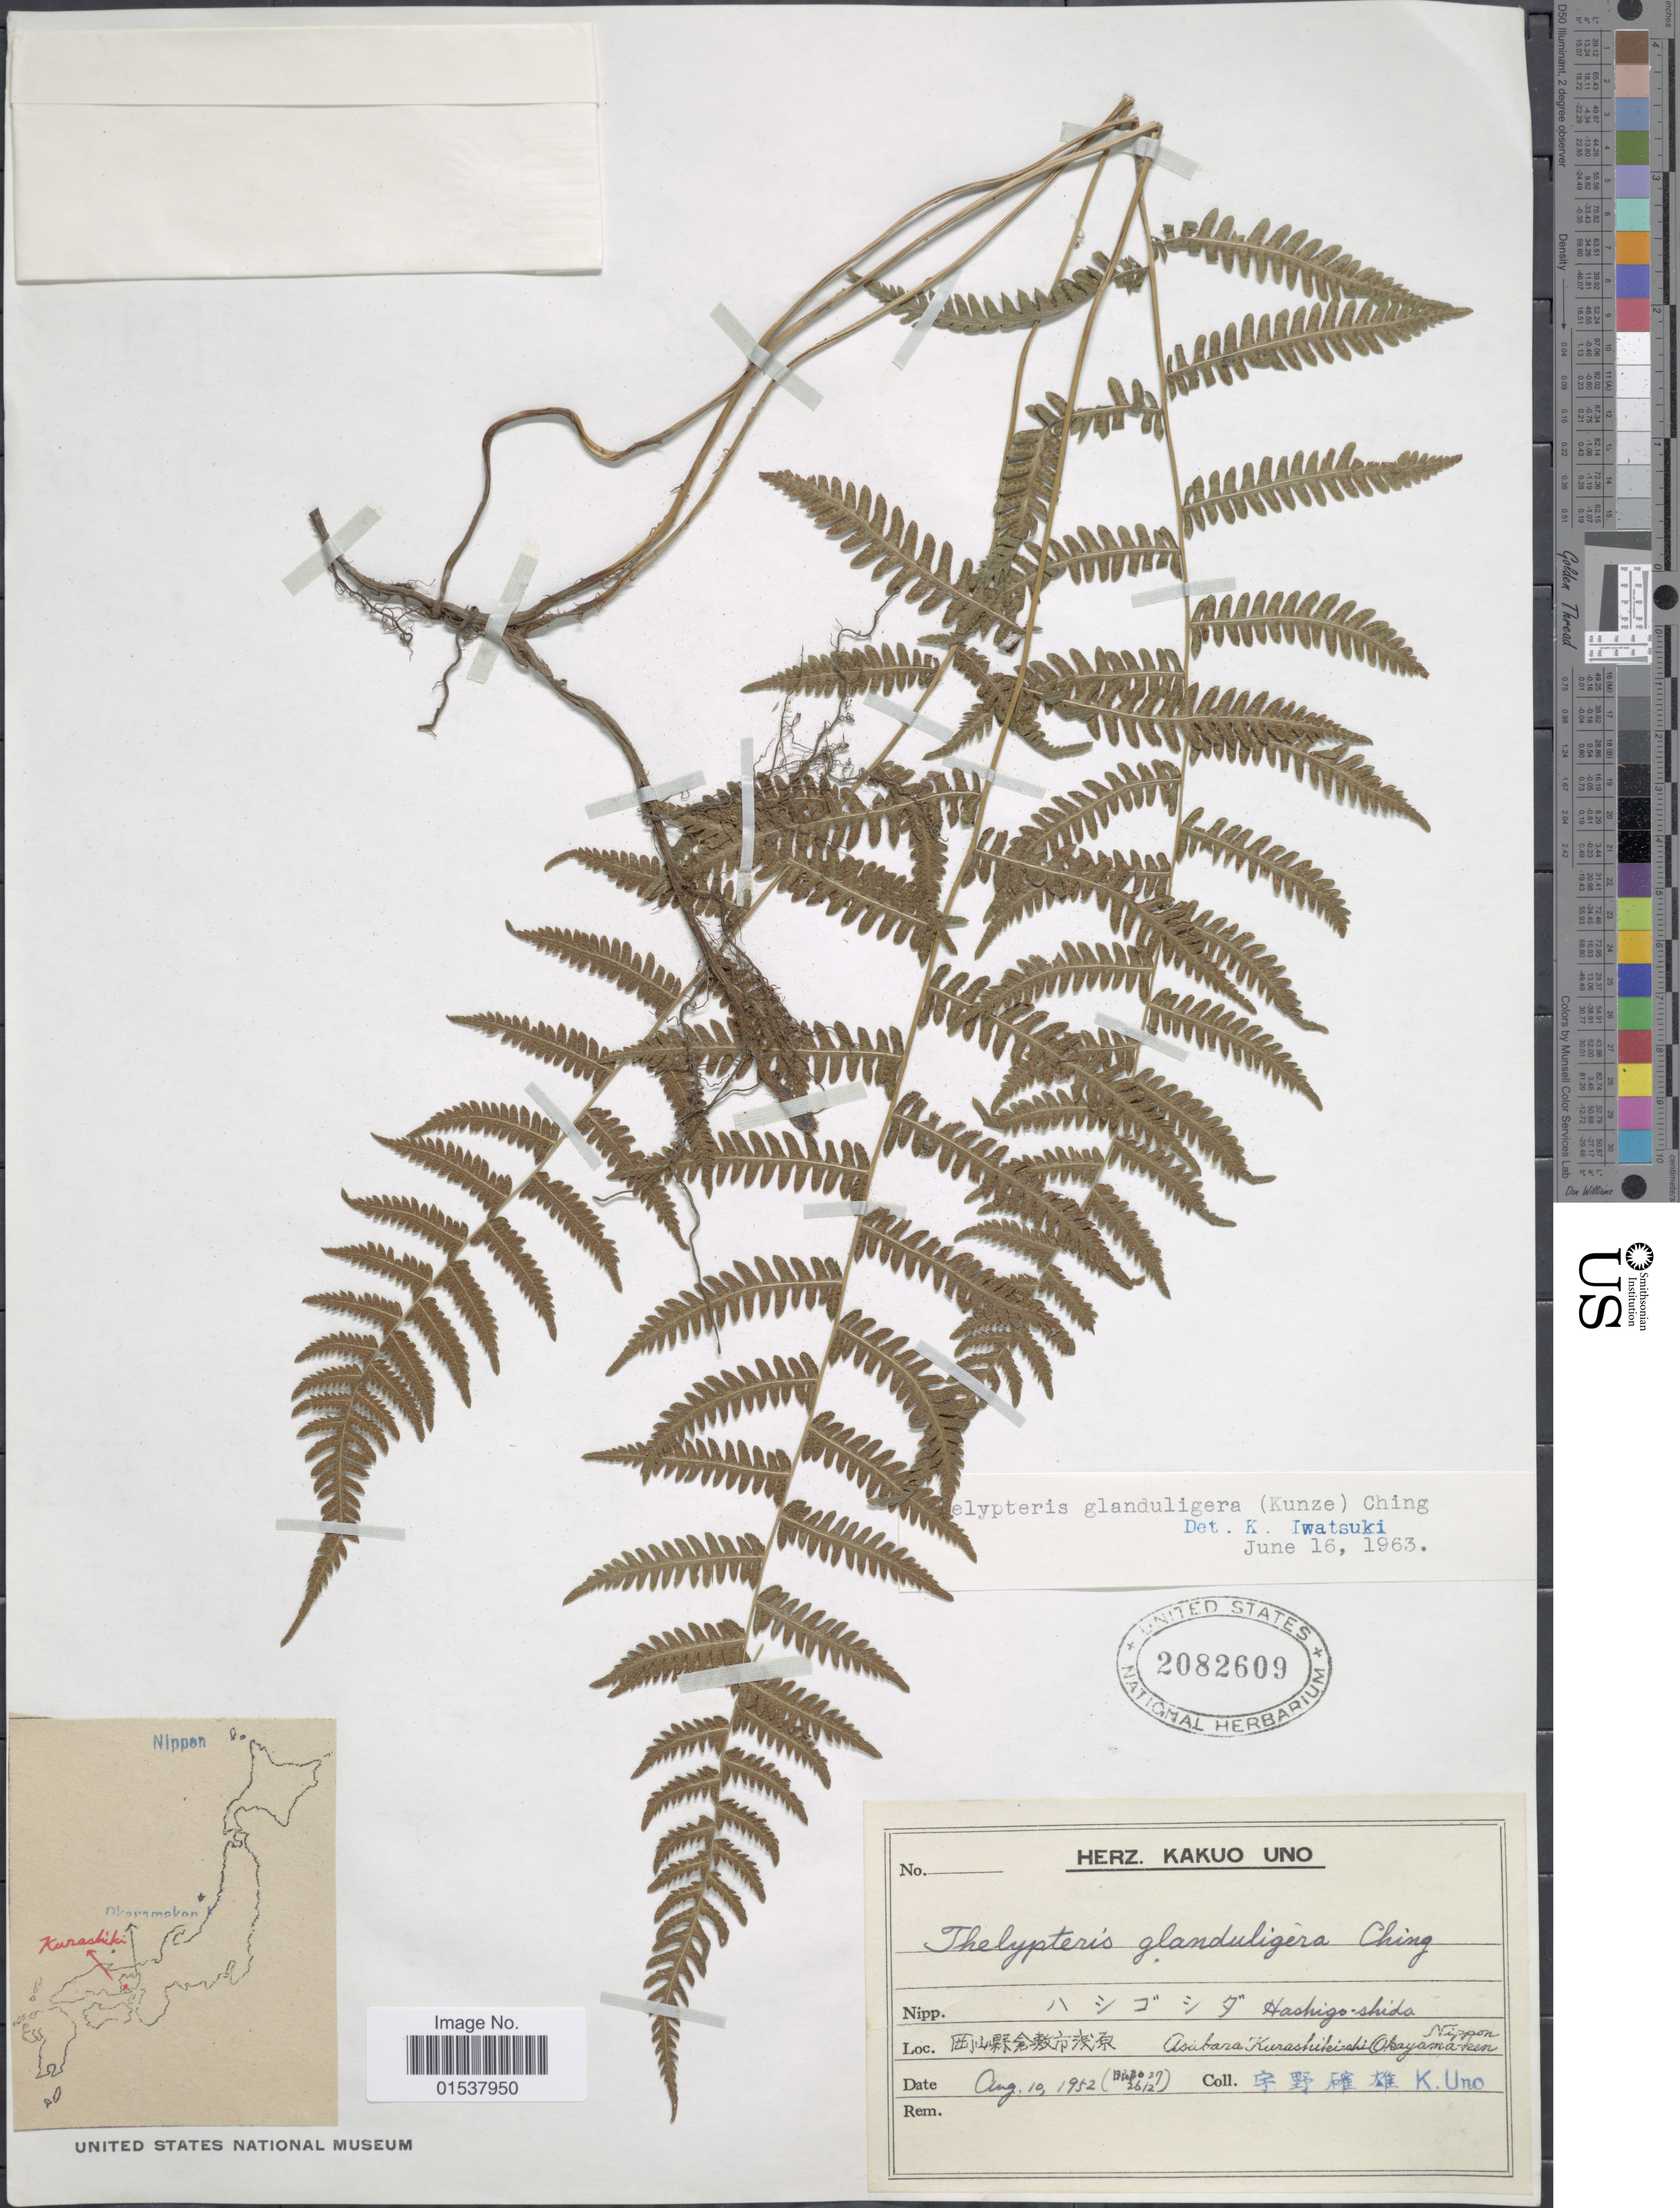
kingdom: Plantae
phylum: Tracheophyta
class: Polypodiopsida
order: Polypodiales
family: Thelypteridaceae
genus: Parathelypteris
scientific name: Parathelypteris glanduligera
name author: (Kunze) Ching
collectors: K. Uno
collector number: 2612?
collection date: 1952-08-10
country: Japan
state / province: Okayama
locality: Asabara, Kurashiki-shi, Okayama-ken, Nippon.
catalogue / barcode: US 2082609